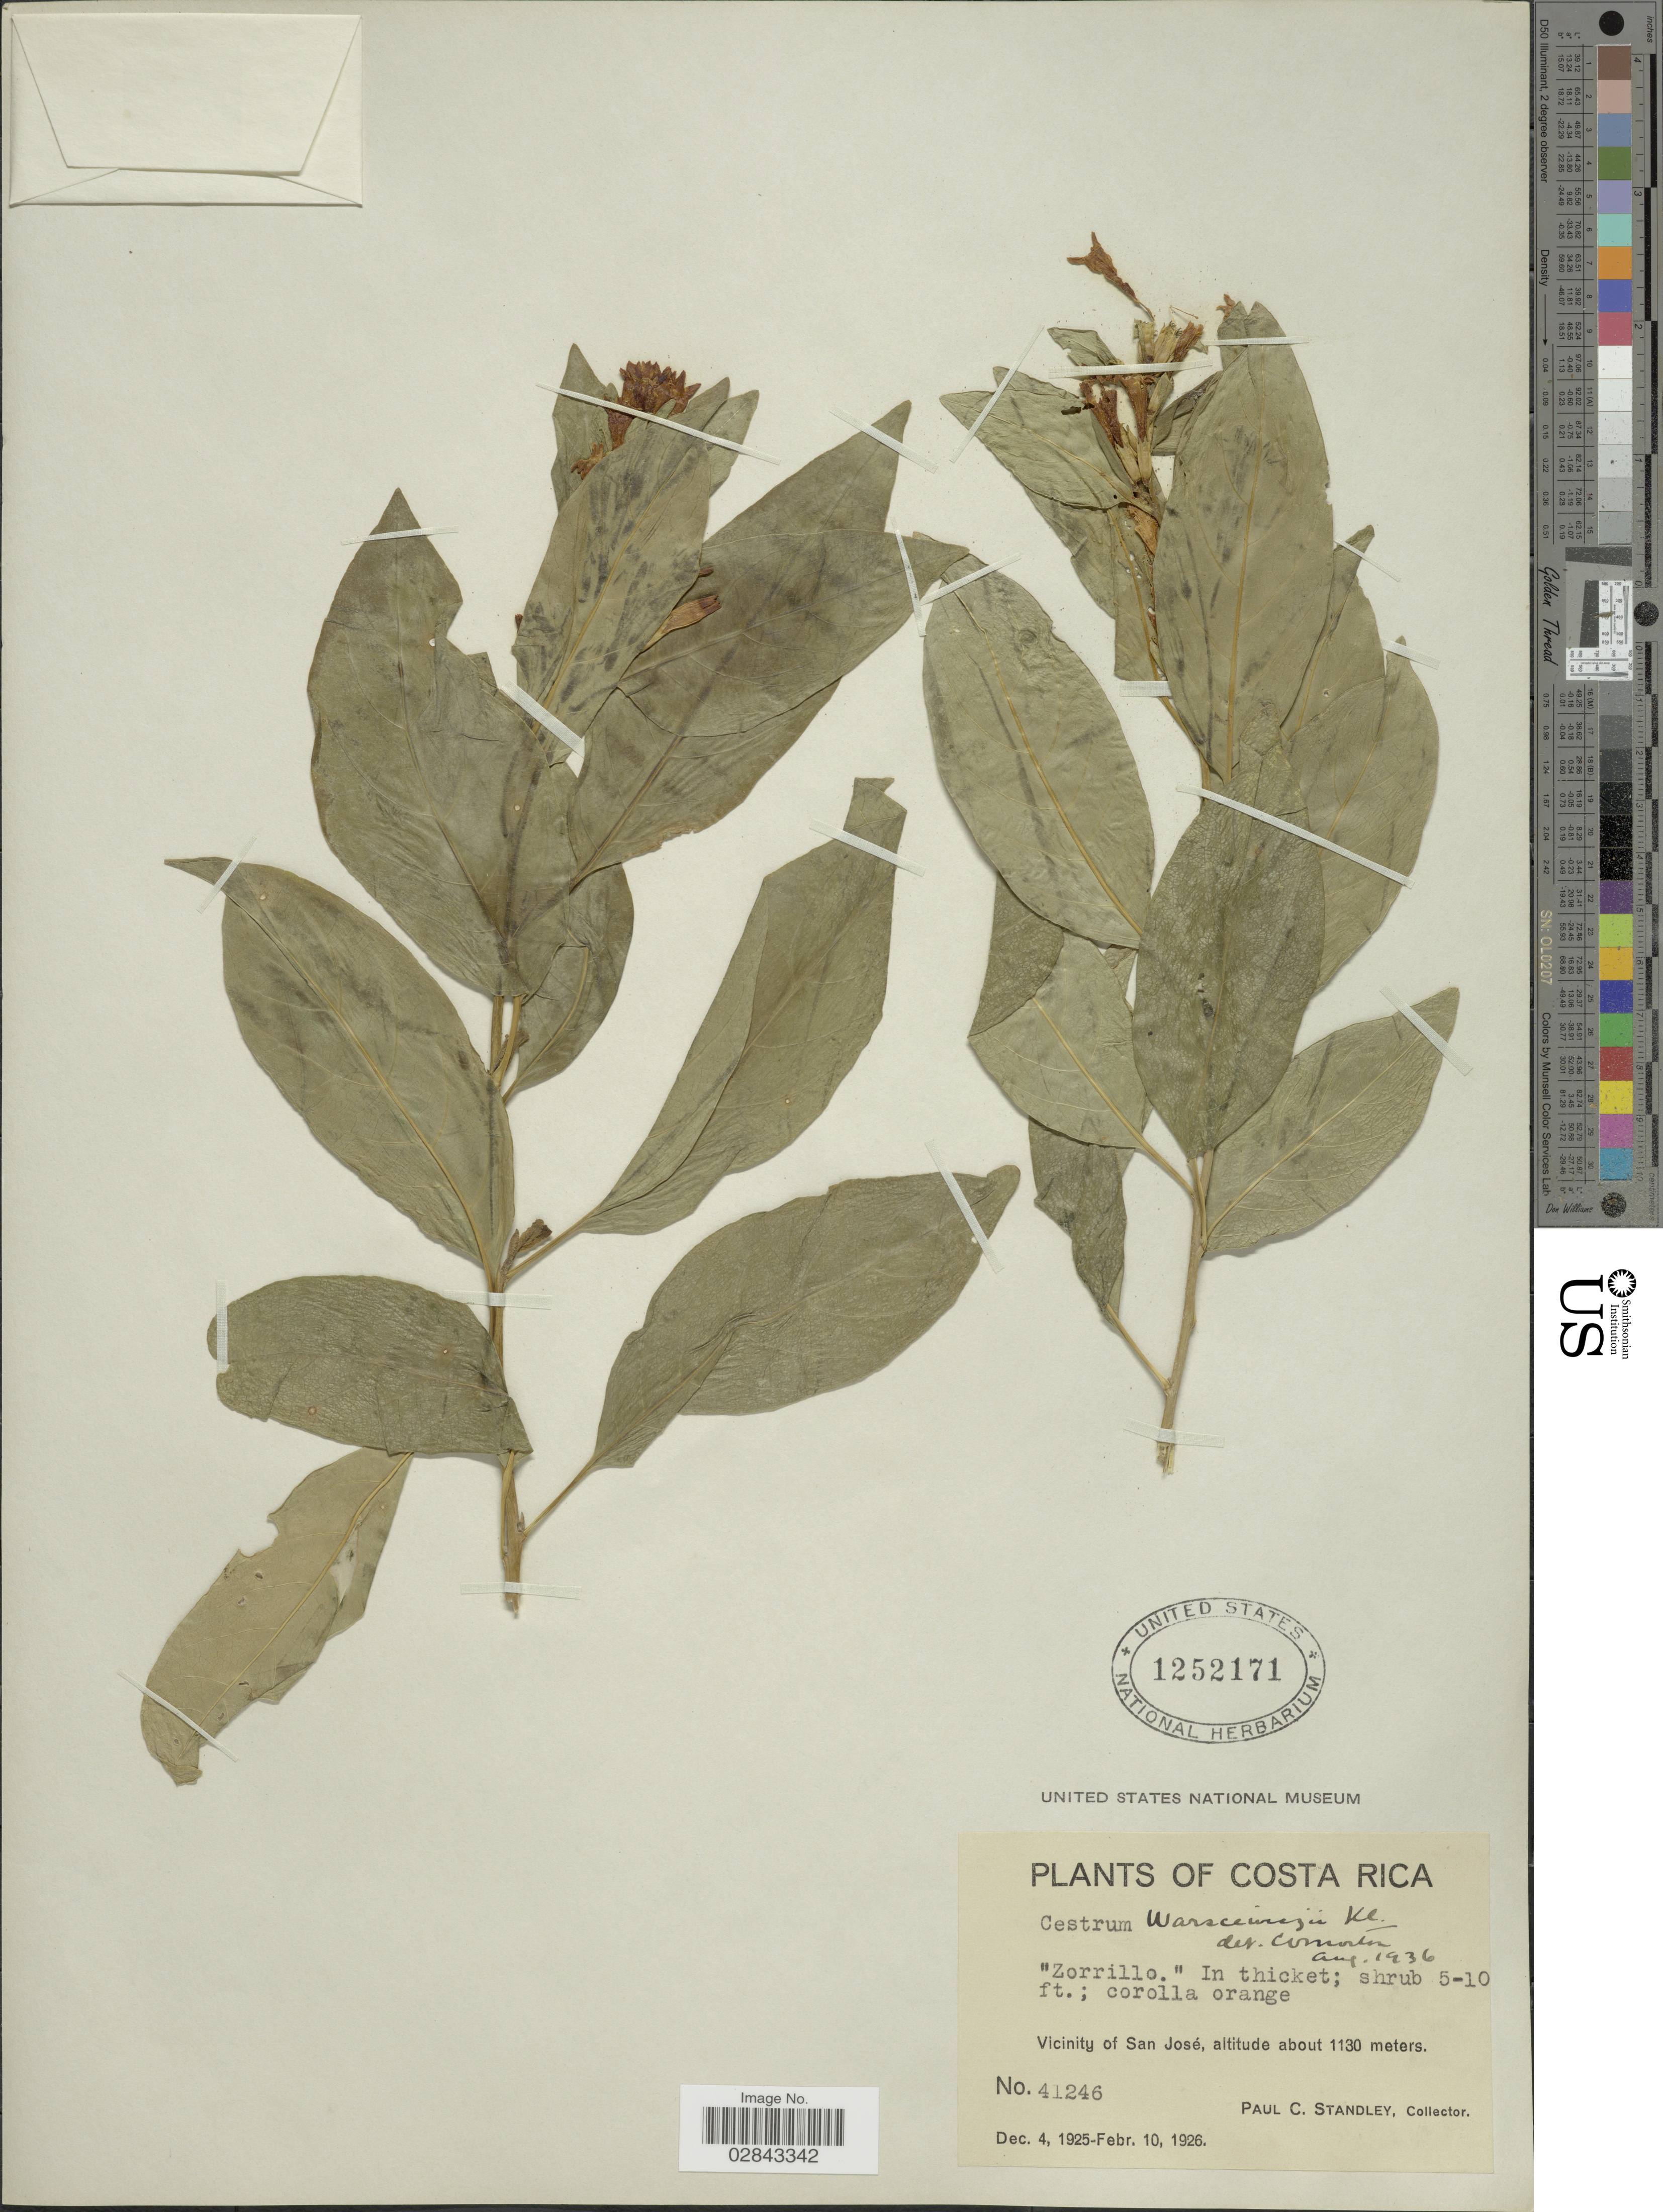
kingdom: Plantae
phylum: Tracheophyta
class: Magnoliopsida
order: Solanales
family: Solanaceae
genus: Cestrum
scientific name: Cestrum aurantiacum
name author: Lindley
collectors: P. C. Standley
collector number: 41246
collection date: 1925-12-04/1926-02-10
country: Costa Rica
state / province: San José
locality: Vicinity of San José.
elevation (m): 1130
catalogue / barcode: US 1252171